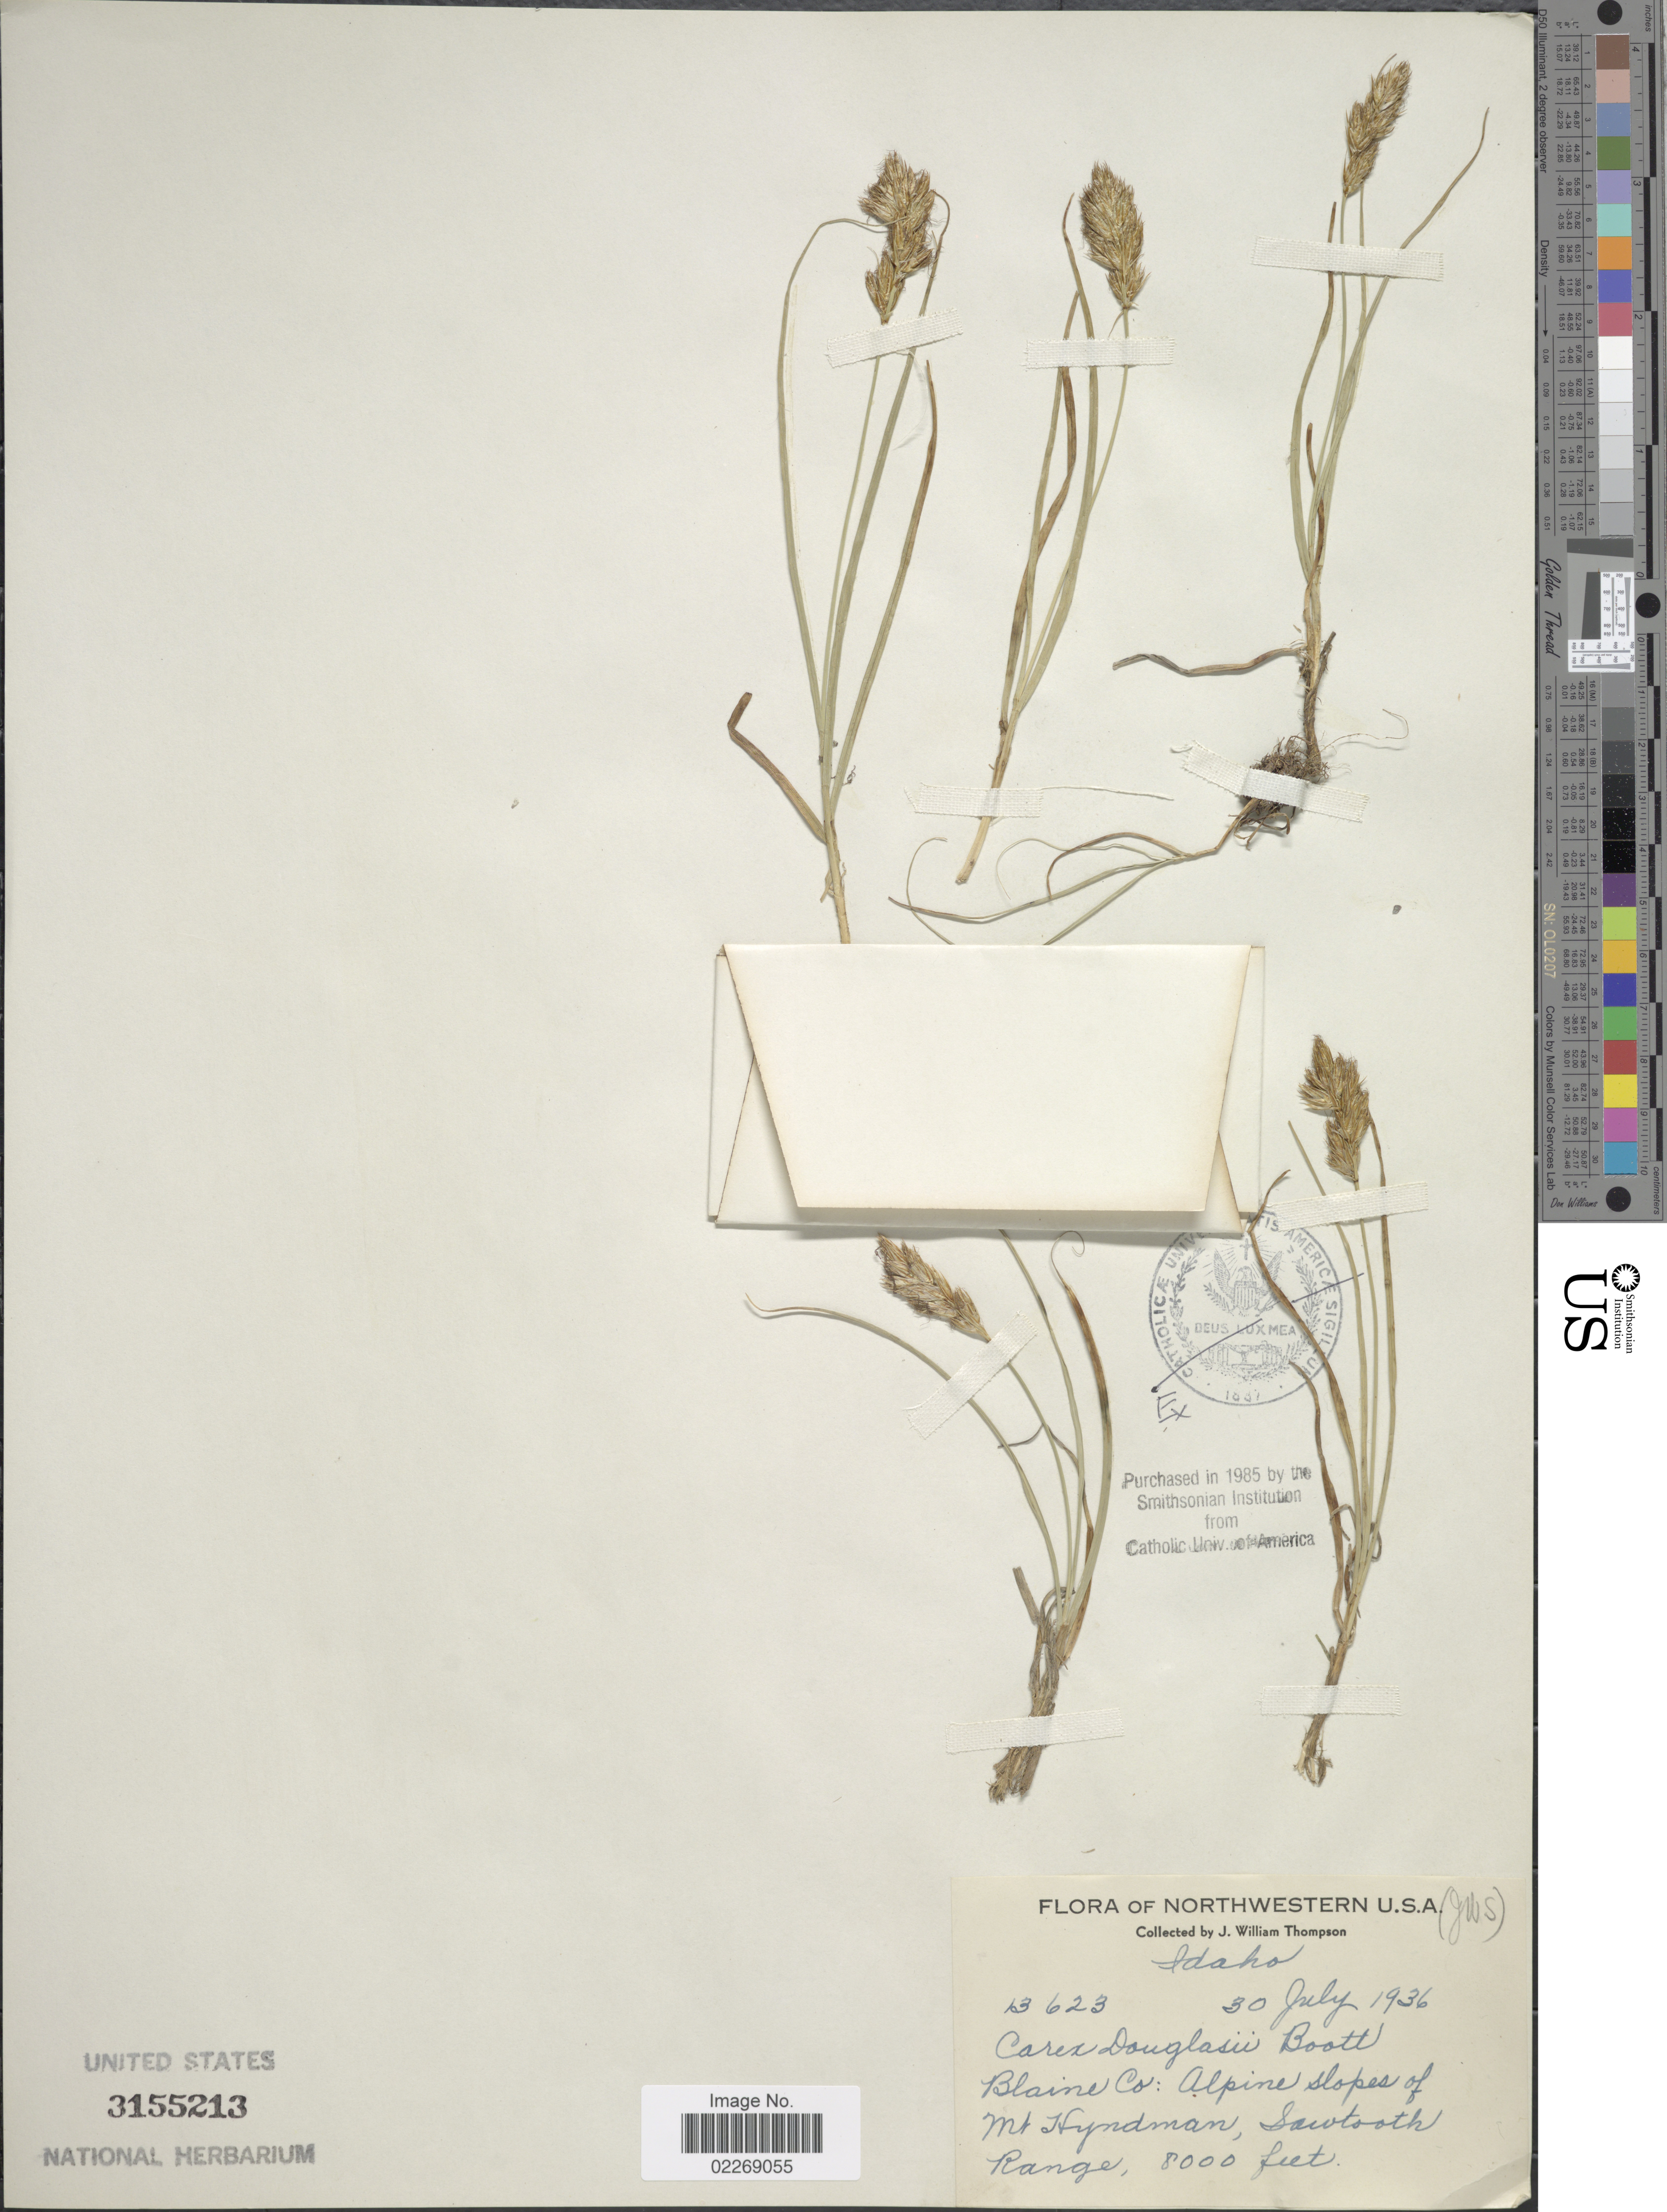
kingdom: Plantae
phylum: Tracheophyta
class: Liliopsida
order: Poales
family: Cyperaceae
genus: Carex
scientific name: Carex douglasii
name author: Boott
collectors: J. W. Thompson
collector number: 13623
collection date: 1936-07-30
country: United States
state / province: Idaho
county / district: Blaine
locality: Alpine slopes of Mt Hyndman, Sawtooth Range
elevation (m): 2438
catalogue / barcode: US 3155213